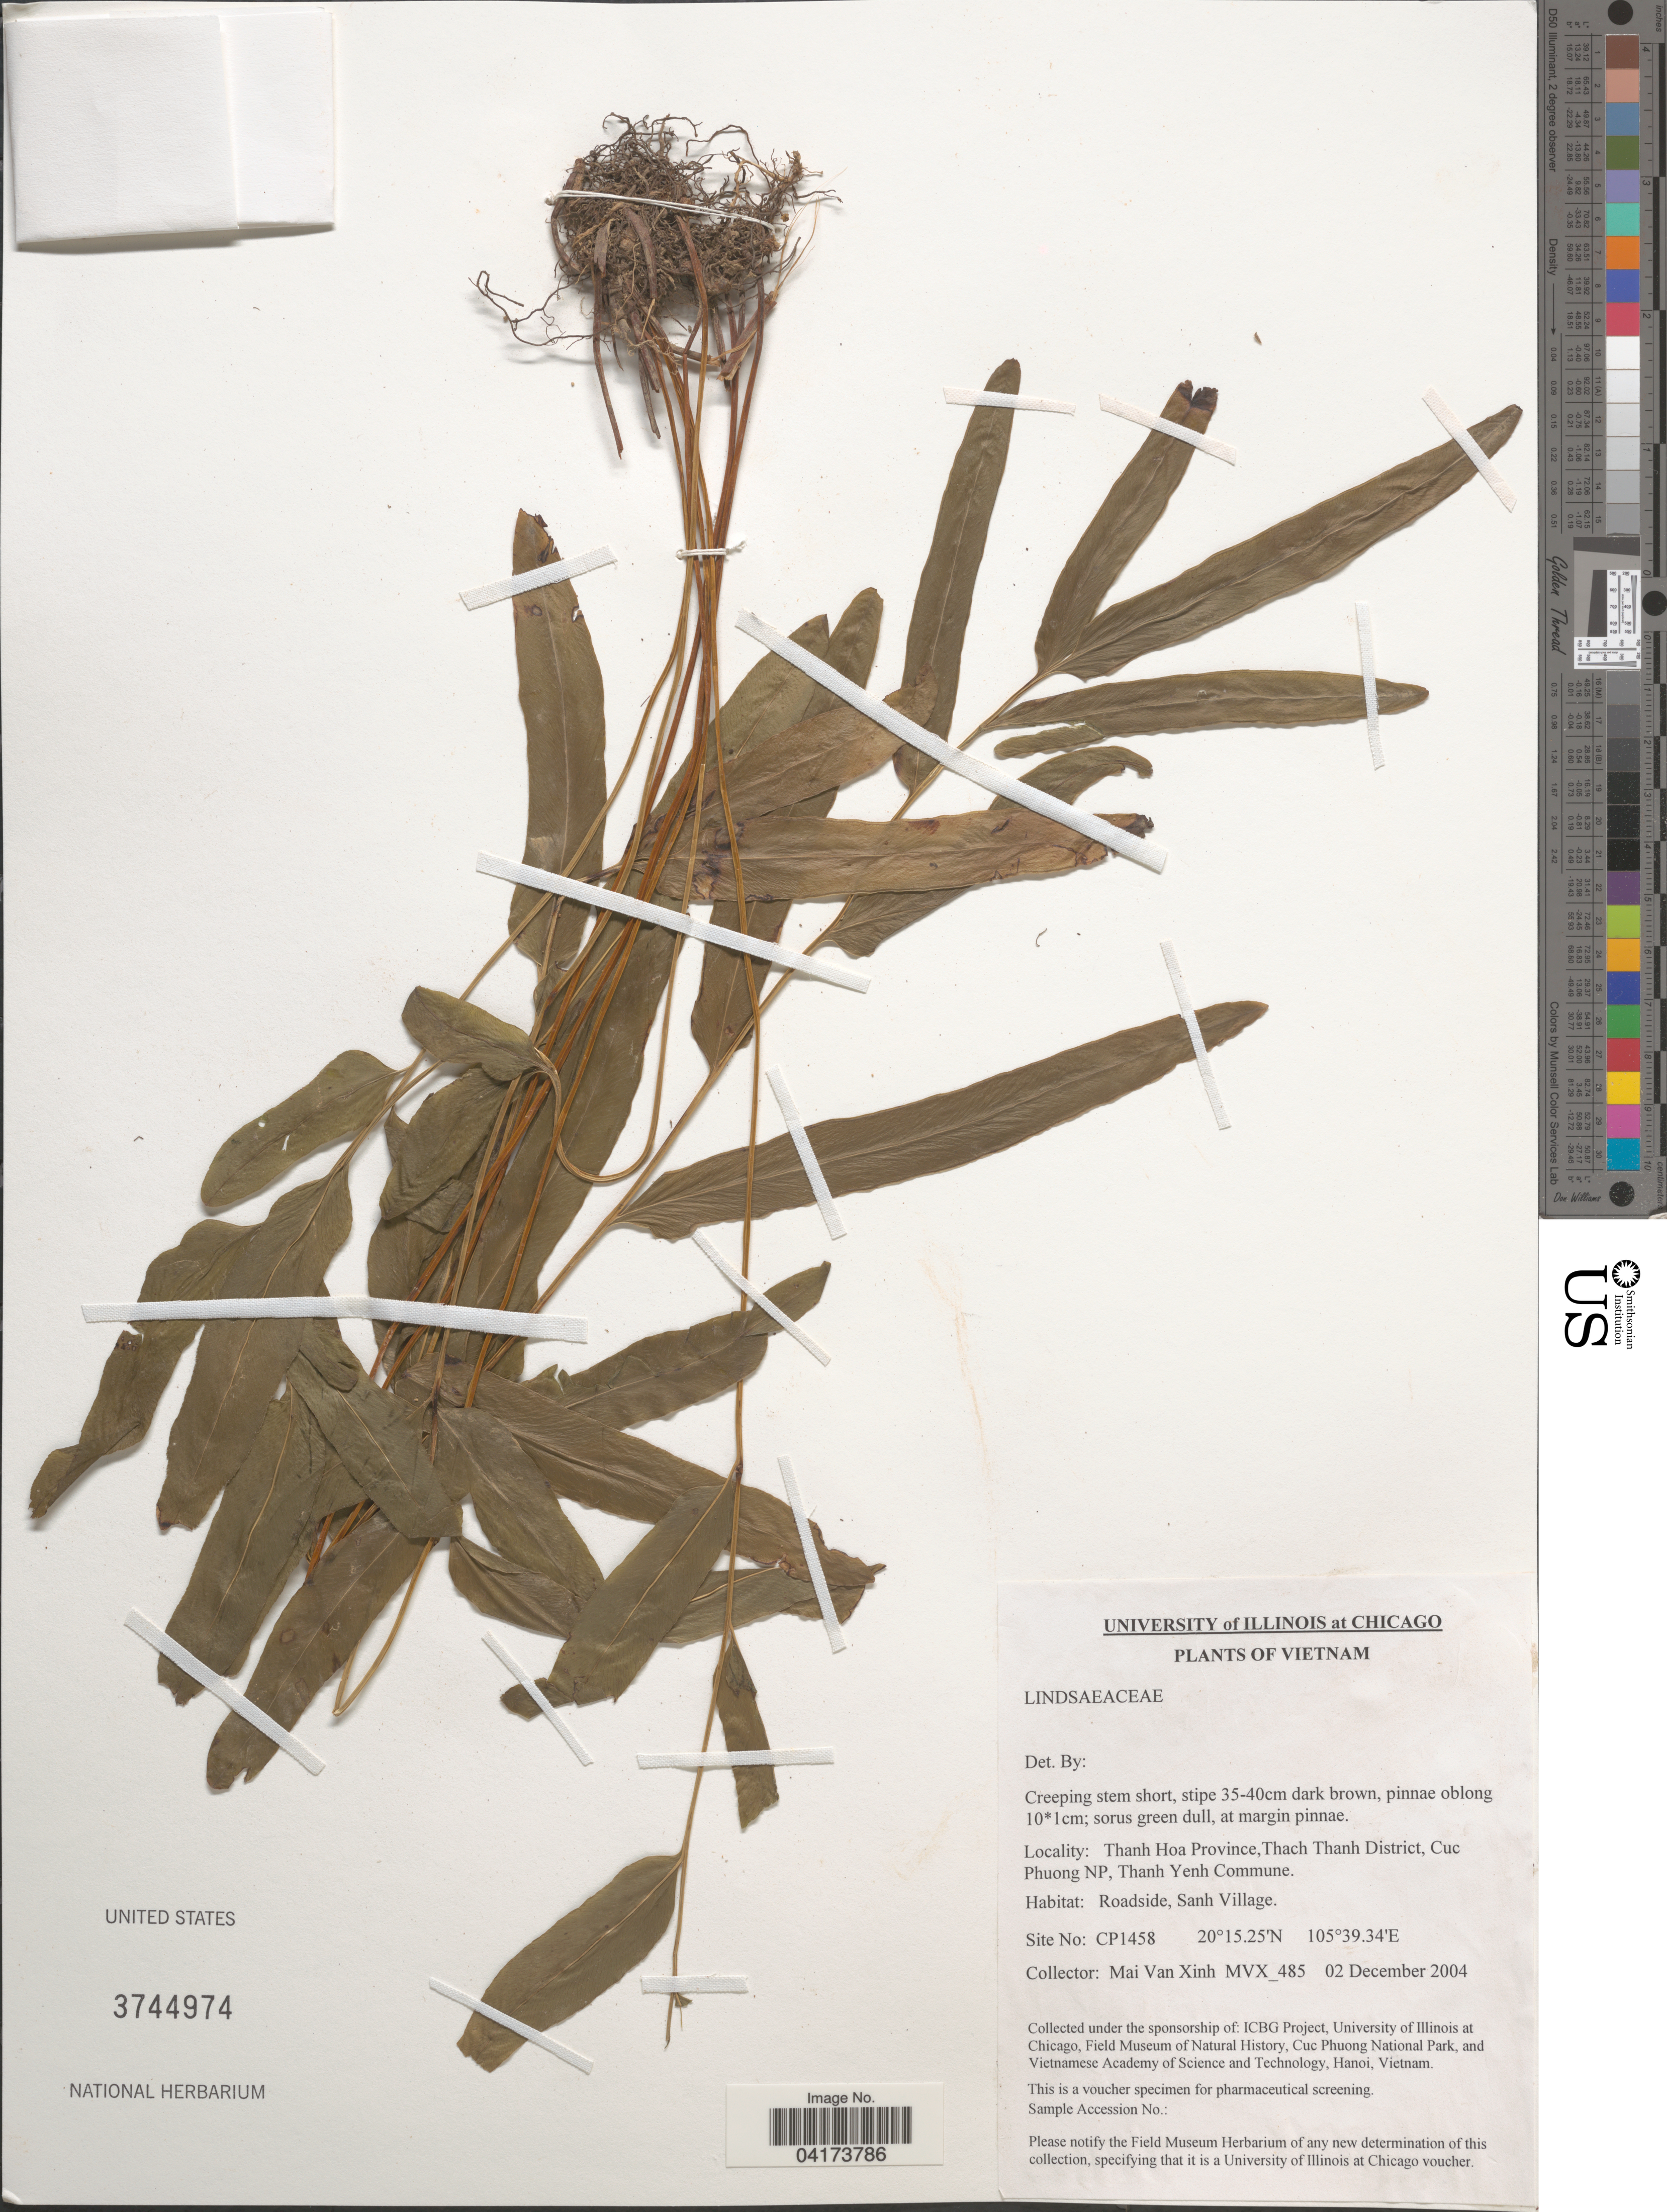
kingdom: Plantae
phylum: Tracheophyta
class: Polypodiopsida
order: Polypodiales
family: Lindsaeaceae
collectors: M. Xinh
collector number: MVX485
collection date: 2004-12-02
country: Vietnam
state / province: Thanh Hoa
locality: Thach Thanh District, Cuc Phuong NP, Thanh Yenh Commune. Sanh Village.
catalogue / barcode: US 3744974